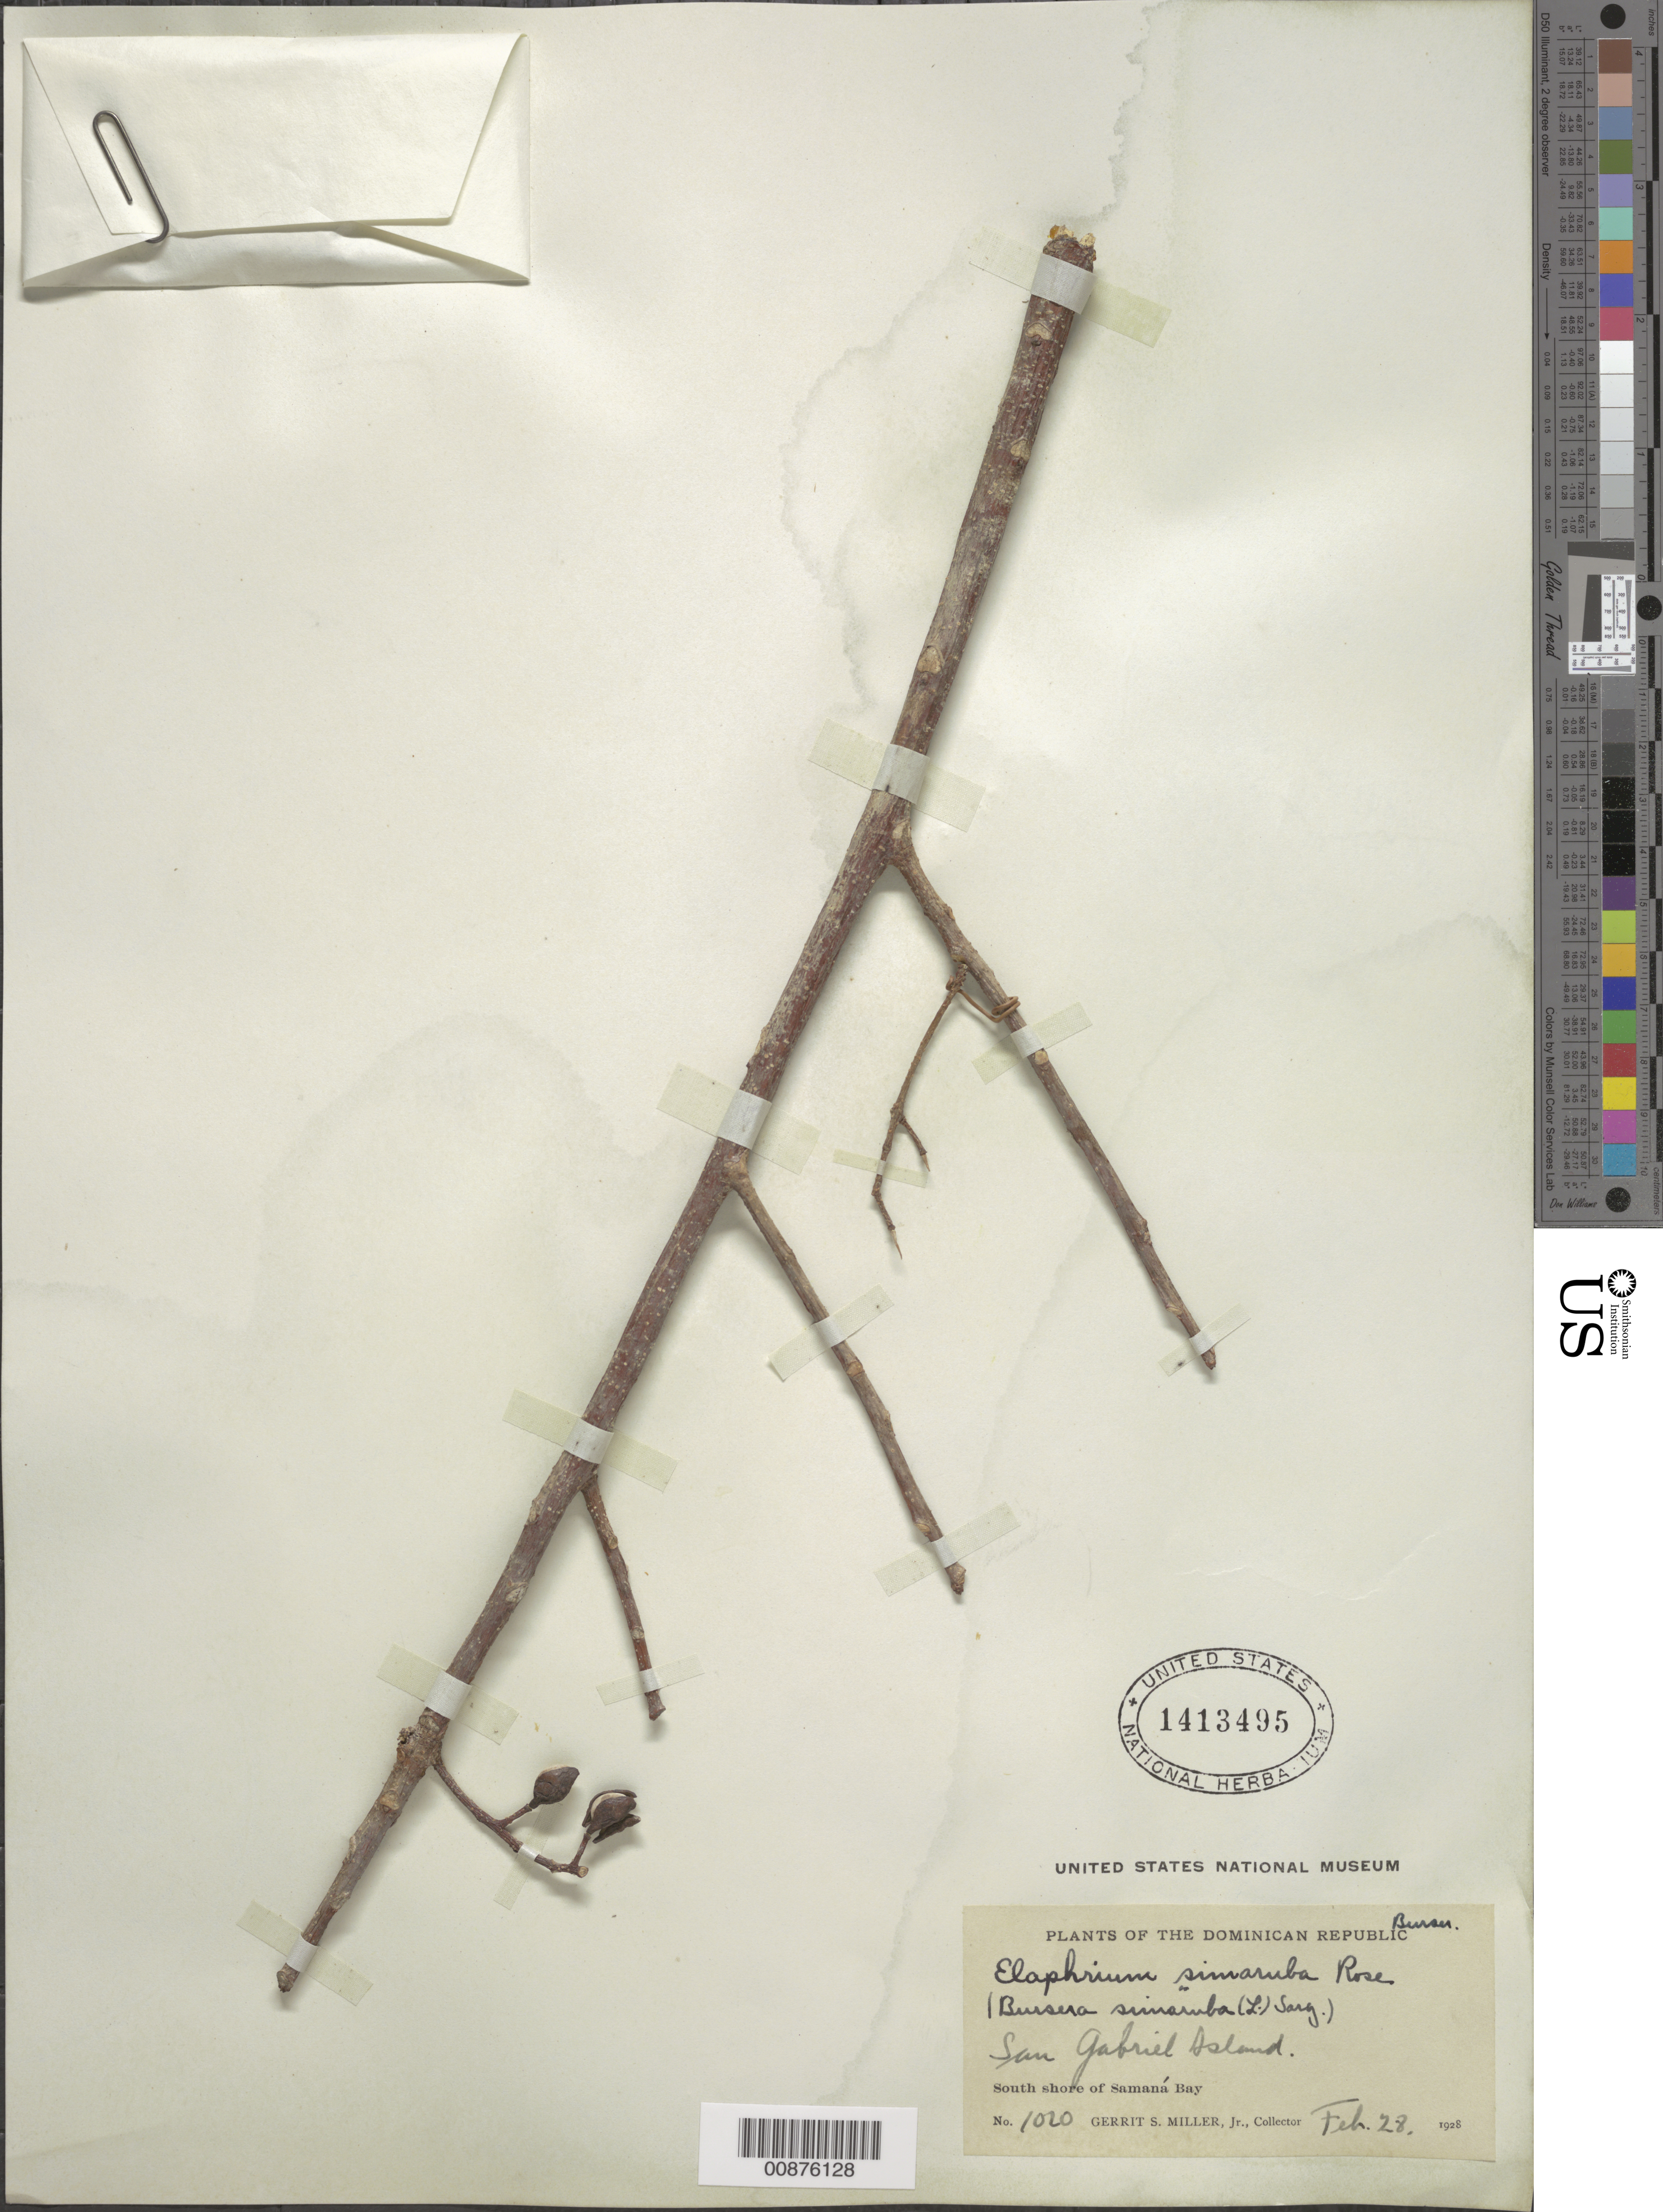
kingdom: Plantae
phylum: Tracheophyta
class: Magnoliopsida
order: Sapindales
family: Burseraceae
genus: Bursera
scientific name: Bursera simaruba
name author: (L.) Sarg.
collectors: G. S. Miller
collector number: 1020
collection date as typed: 28 Feb 1928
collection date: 1928-02-28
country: Dominican Republic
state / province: Duarte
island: San Gabriel I.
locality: South shore of Samaná Bay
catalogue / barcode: US 1413495